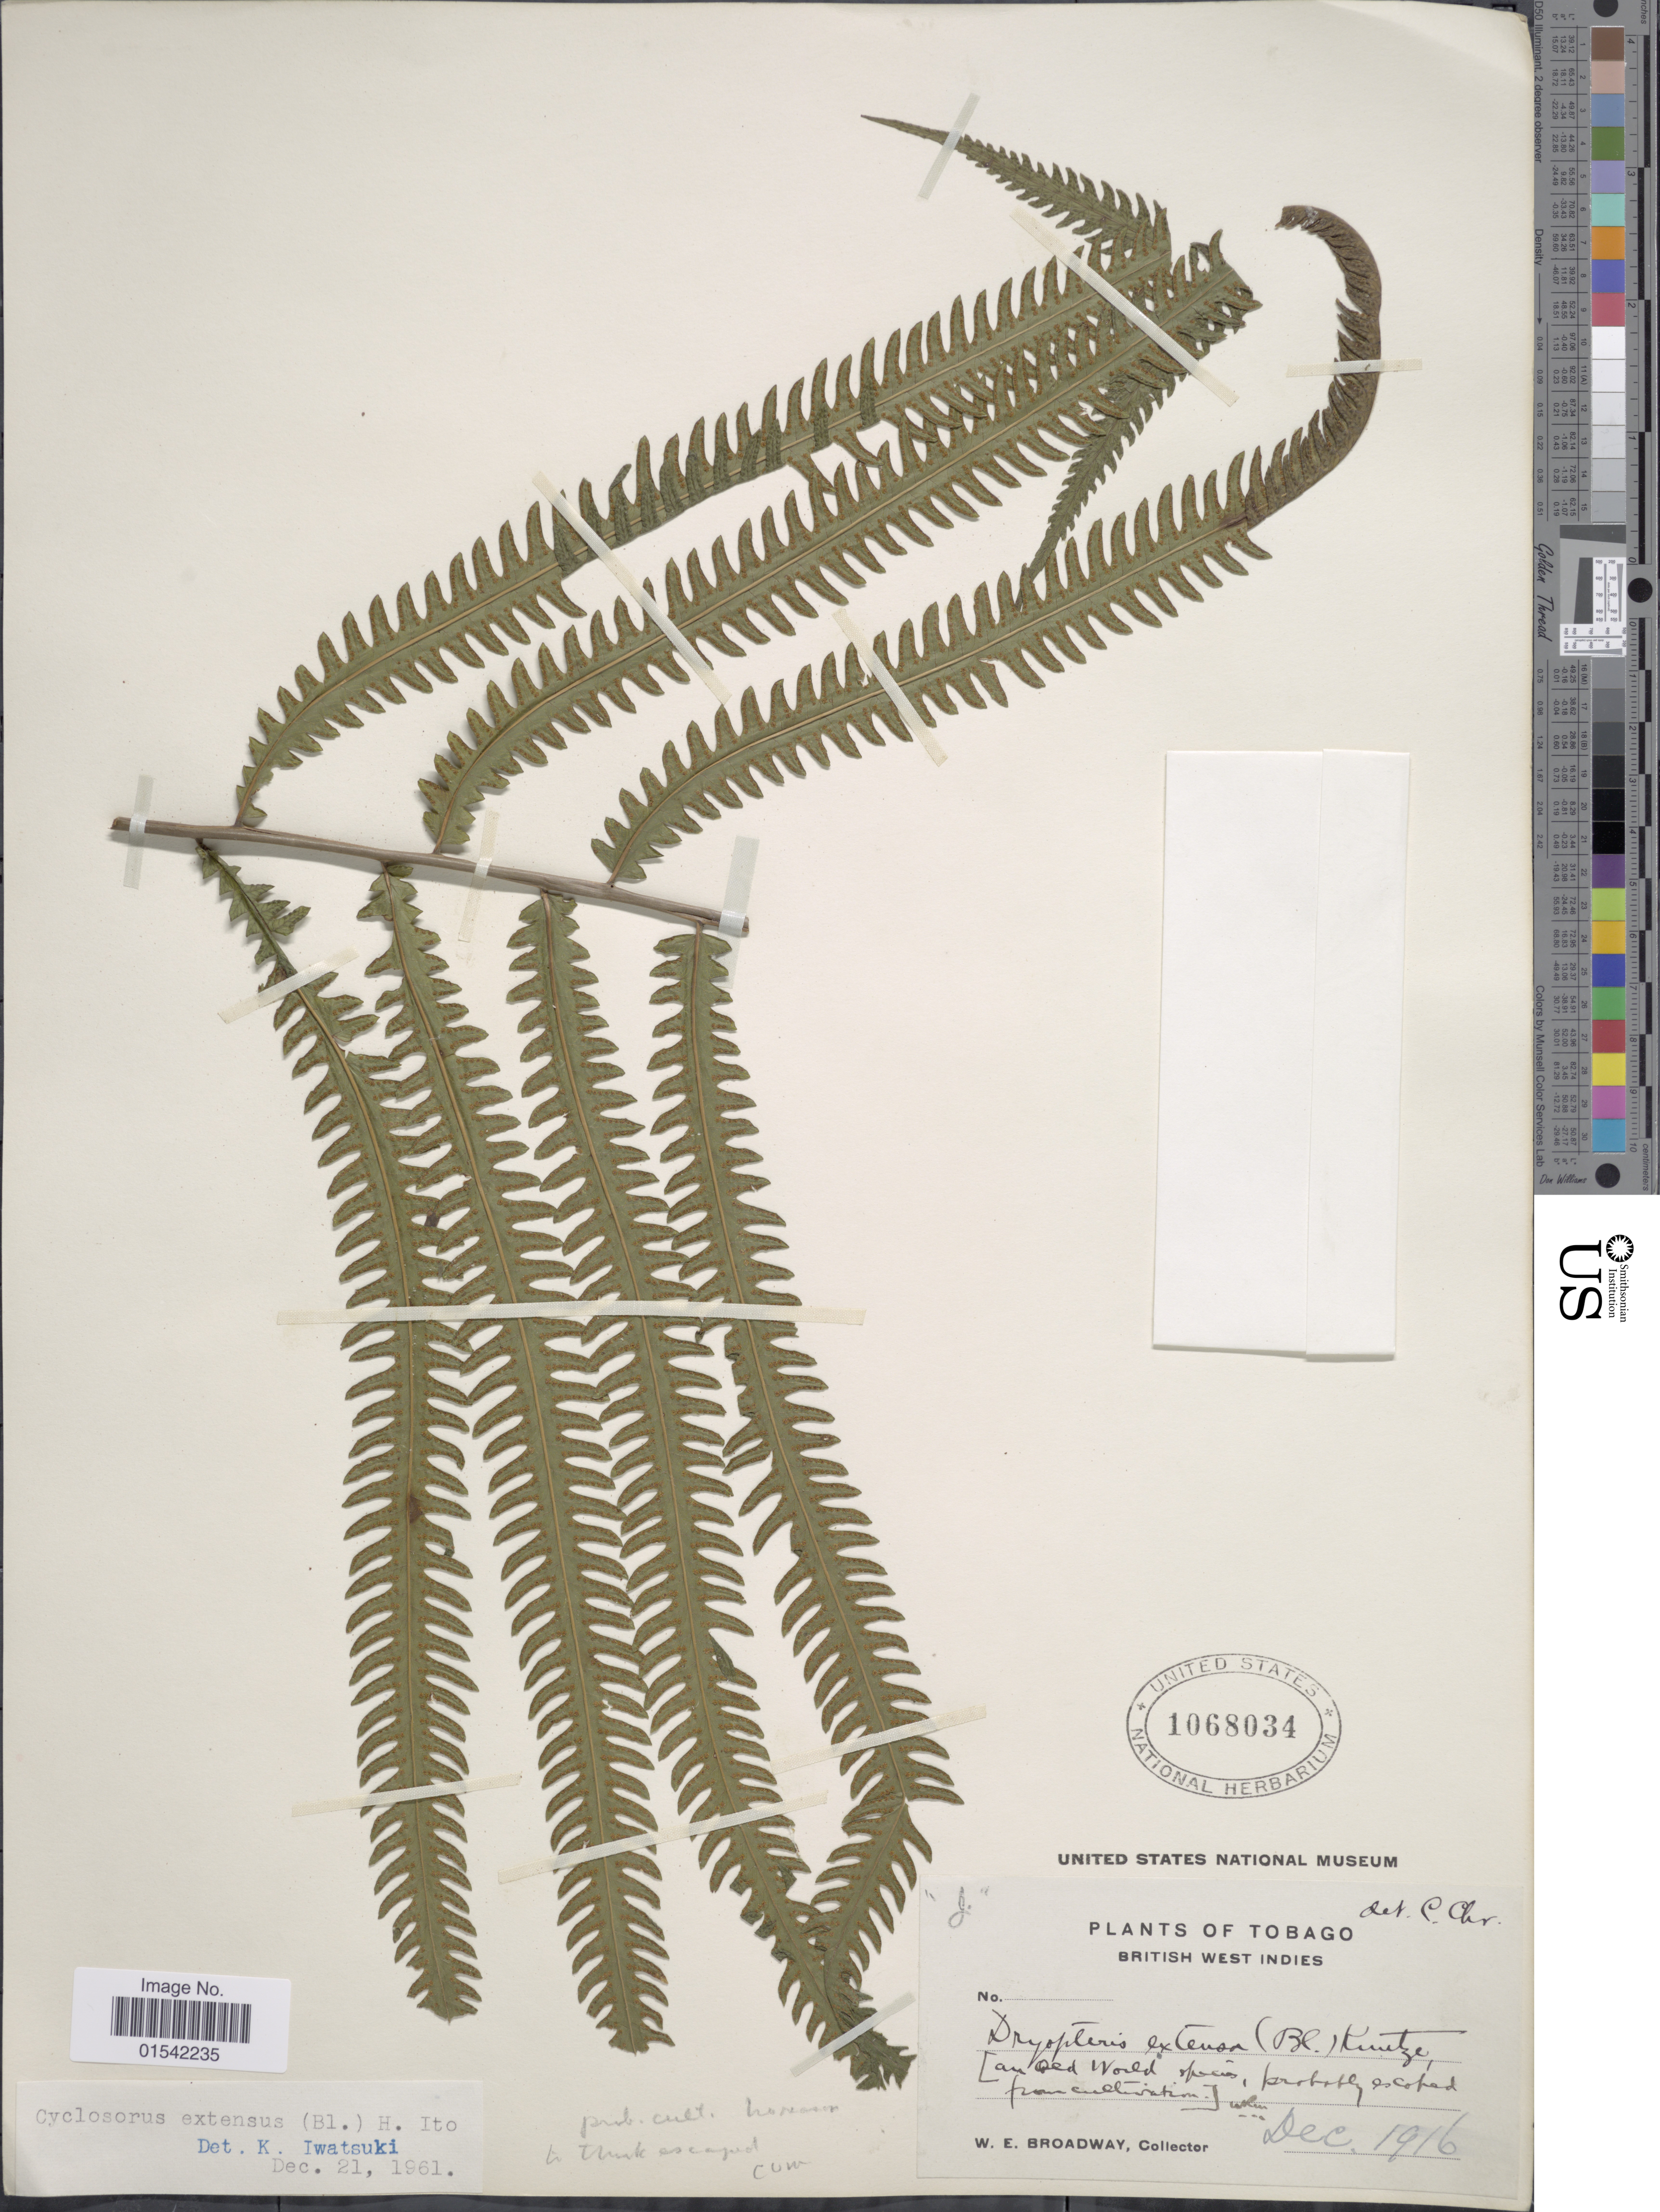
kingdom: Plantae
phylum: Tracheophyta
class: Polypodiopsida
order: Polypodiales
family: Thelypteridaceae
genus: Cyclosorus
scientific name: Cyclosorus opulentus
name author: (Kaulf.) Nakaike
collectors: W. E. Broadway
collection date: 1916-12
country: Trinidad and Tobago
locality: Tobago, British West Indies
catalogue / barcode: US 1068034